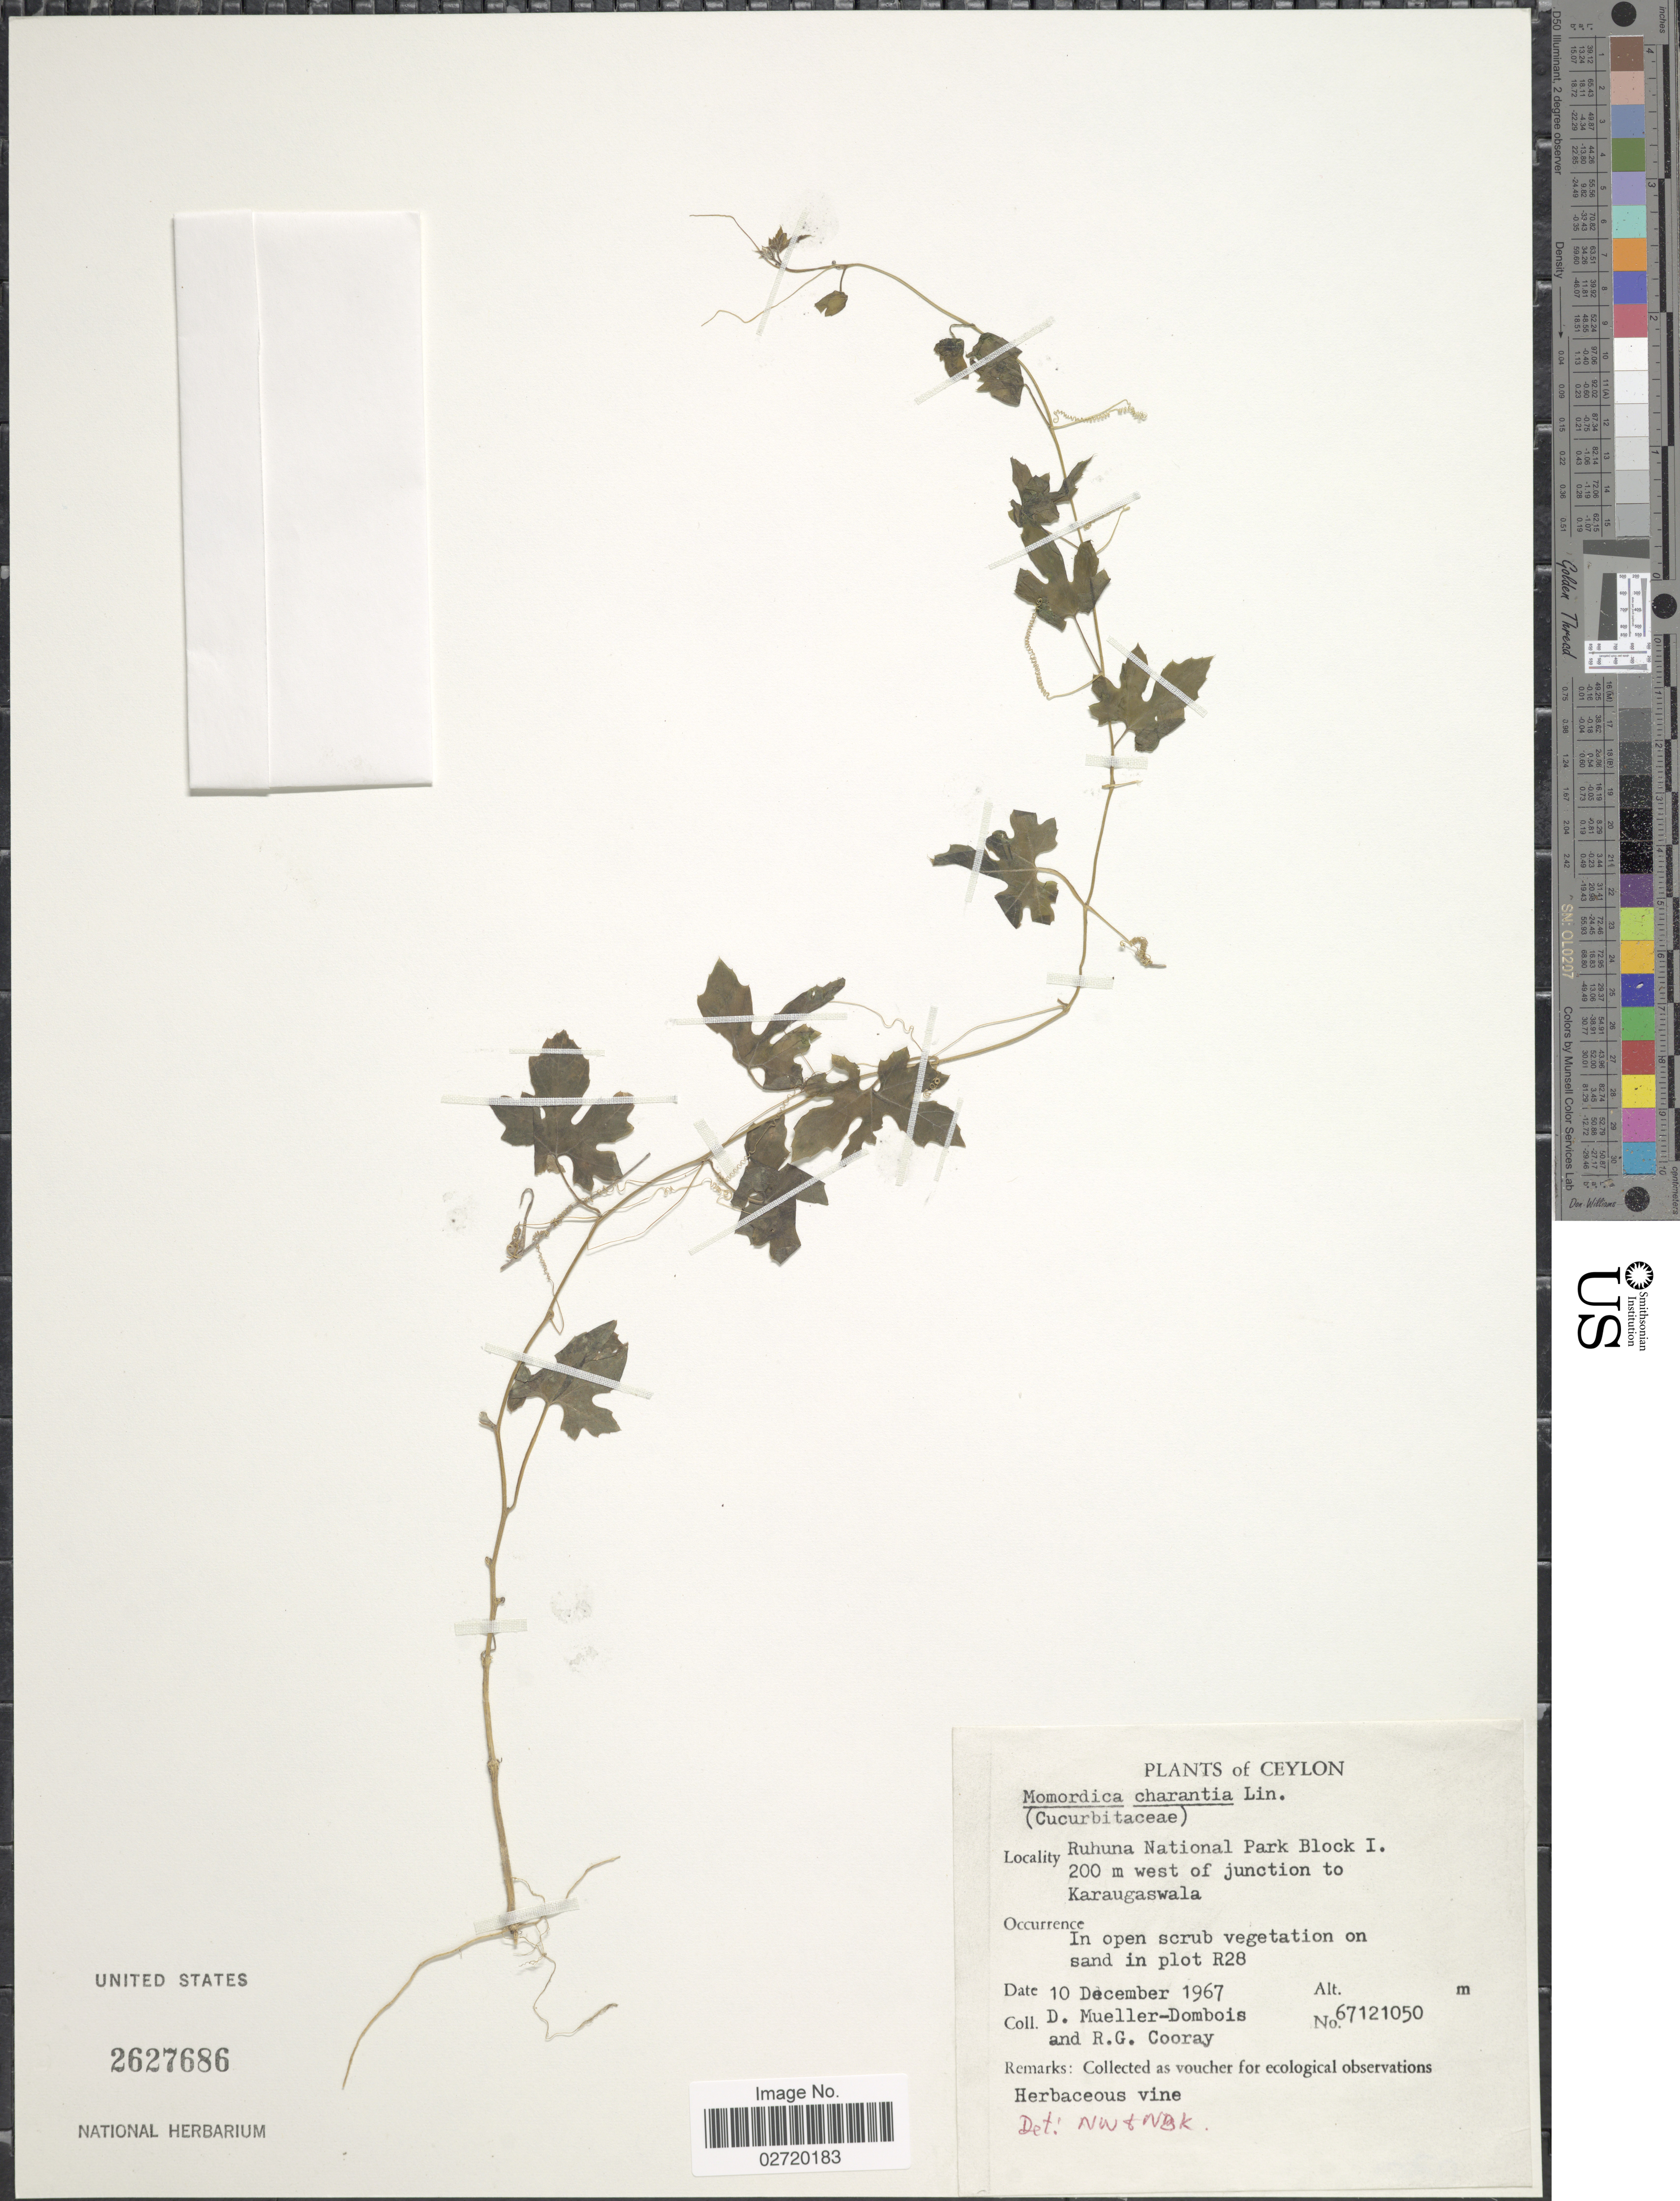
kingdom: Plantae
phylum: Tracheophyta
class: Magnoliopsida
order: Cucurbitales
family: Cucurbitaceae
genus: Momordica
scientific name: Momordica charantia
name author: L.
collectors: D. Mueller-Dombois & R. Cooray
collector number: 67121050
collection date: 1967-12-10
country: Sri Lanka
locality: Ceylon, Ruhuna National Park Block I, 200 m west of junction to Karaugaswala, in plot R28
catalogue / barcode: US 2627686